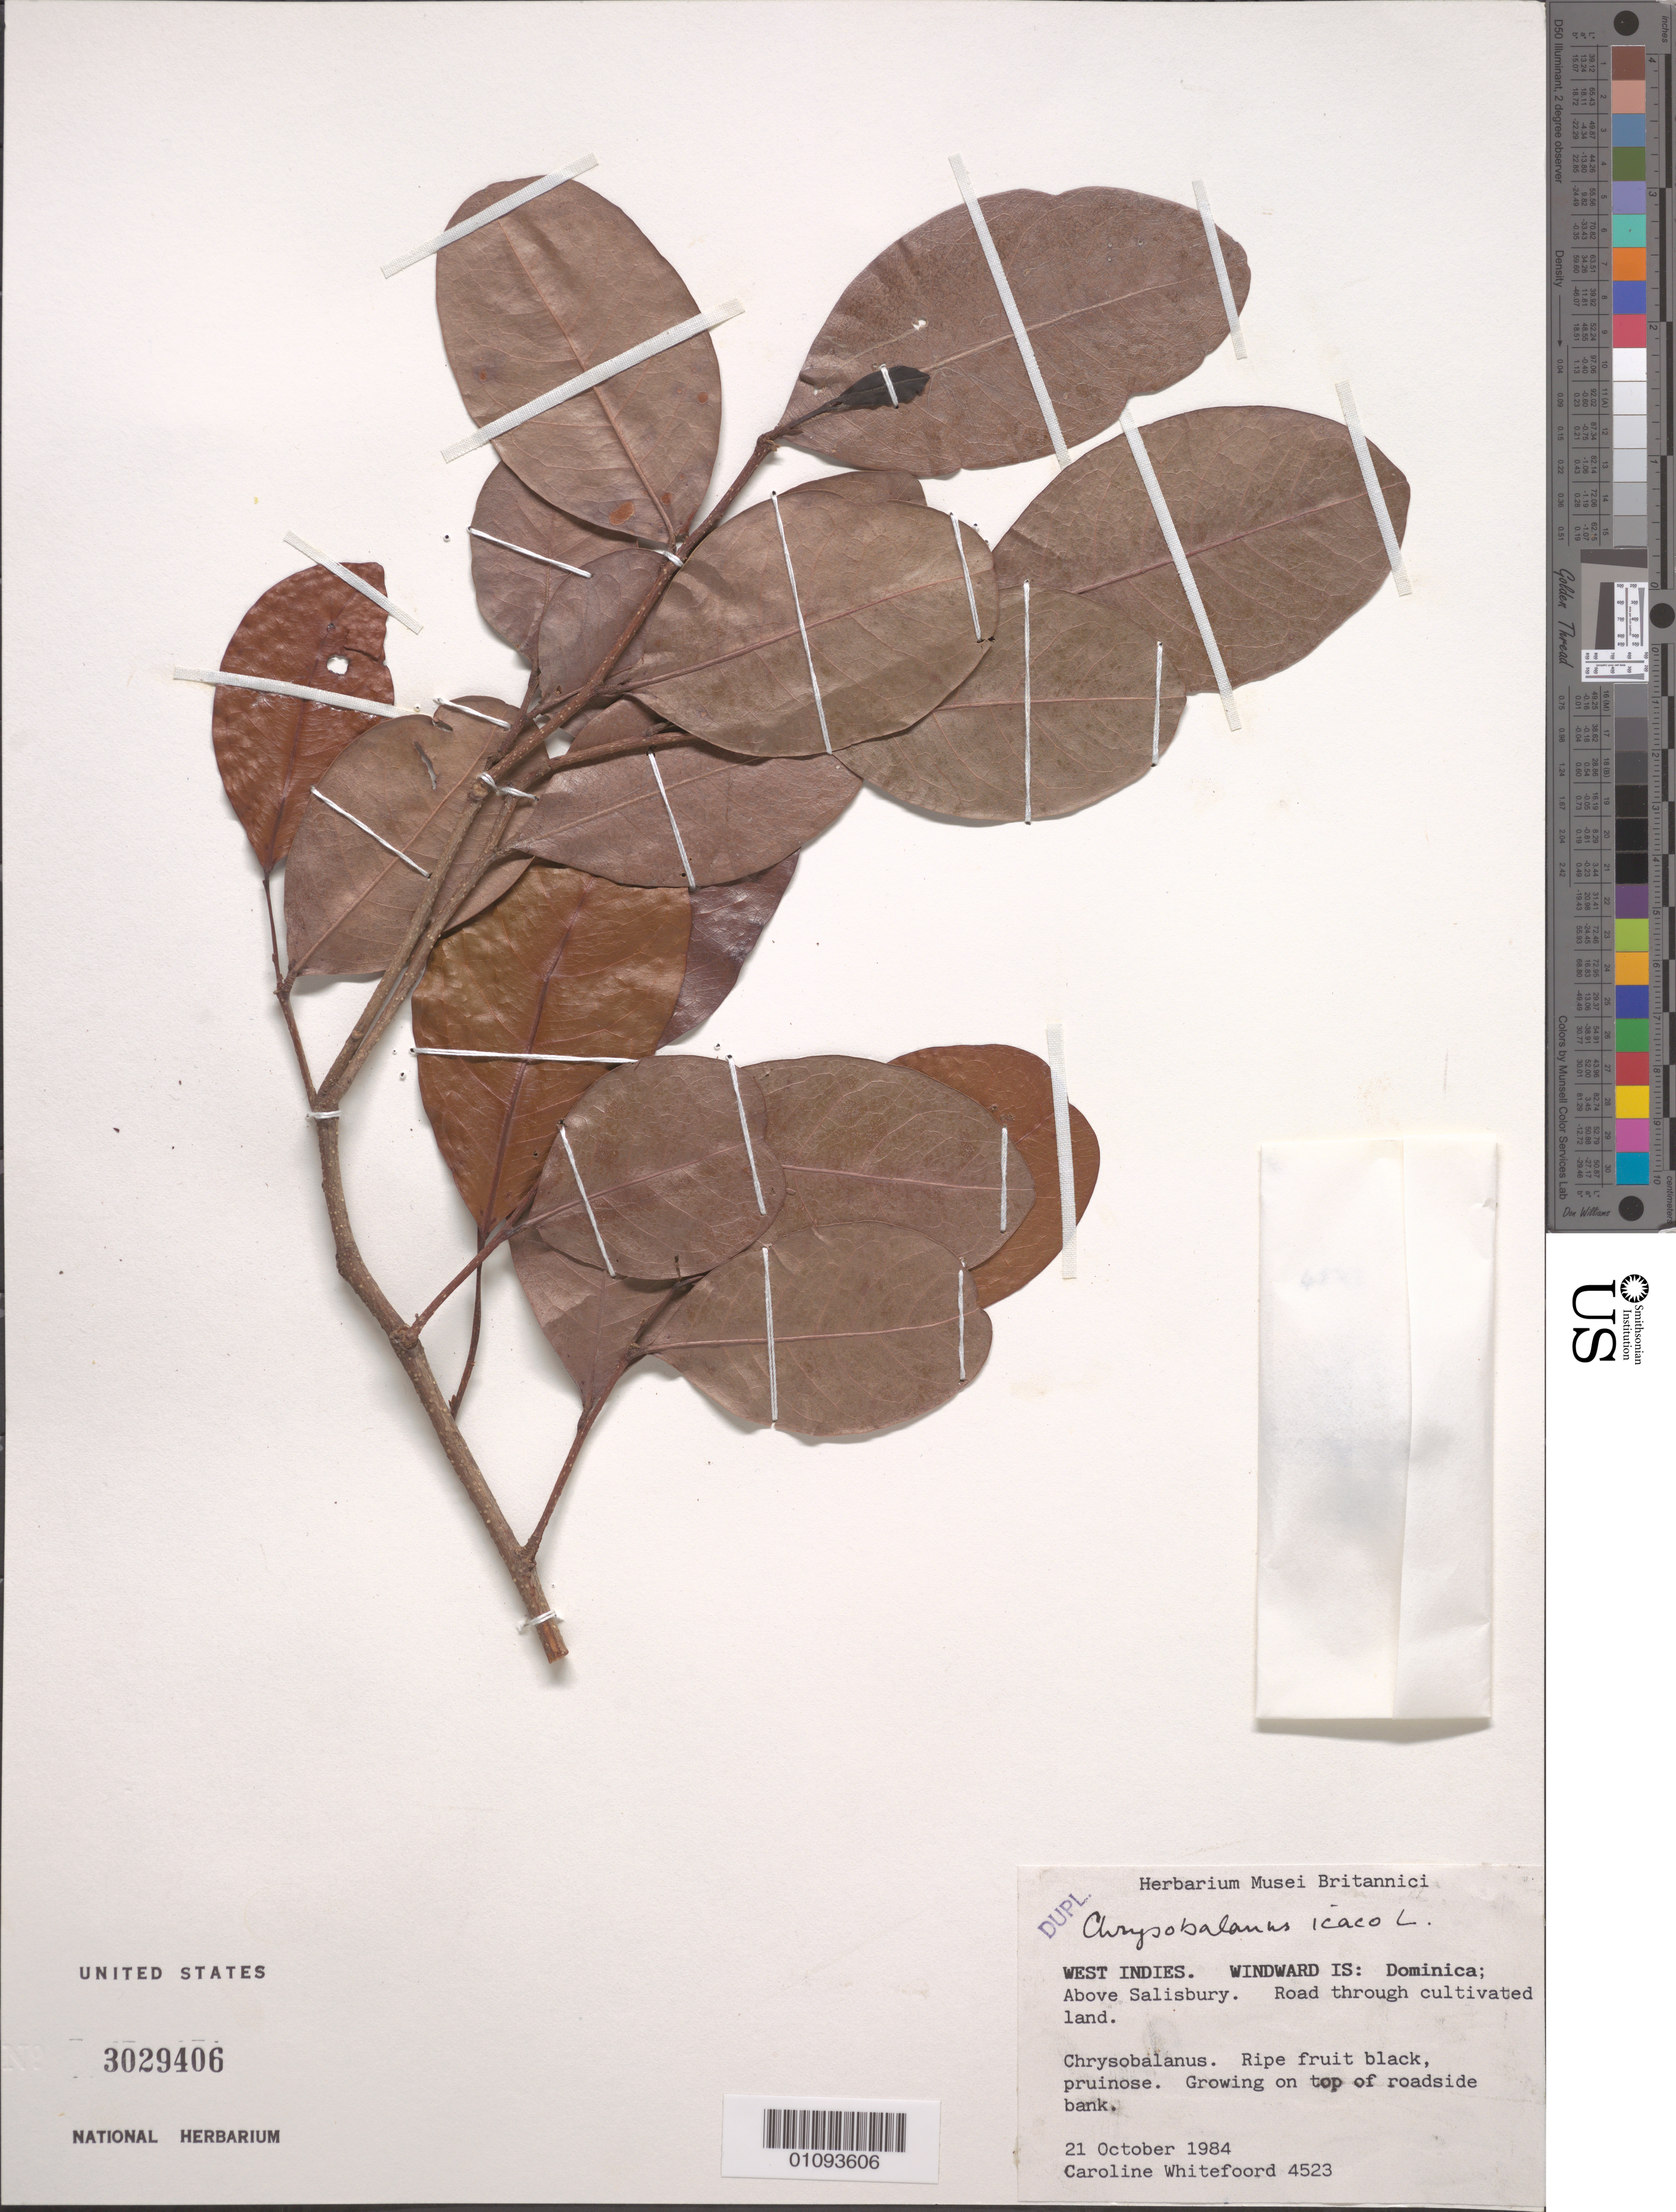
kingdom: Plantae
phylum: Tracheophyta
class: Magnoliopsida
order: Malpighiales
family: Chrysobalanaceae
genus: Chrysobalanus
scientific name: Chrysobalanus icaco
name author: L.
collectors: C. Whitefoord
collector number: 4523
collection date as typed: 21 Oct 1984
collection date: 1984-10-21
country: Dominica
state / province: St. Joseph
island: Dominica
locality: Above Salisbury. Road through cultivated land.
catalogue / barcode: US 3029406